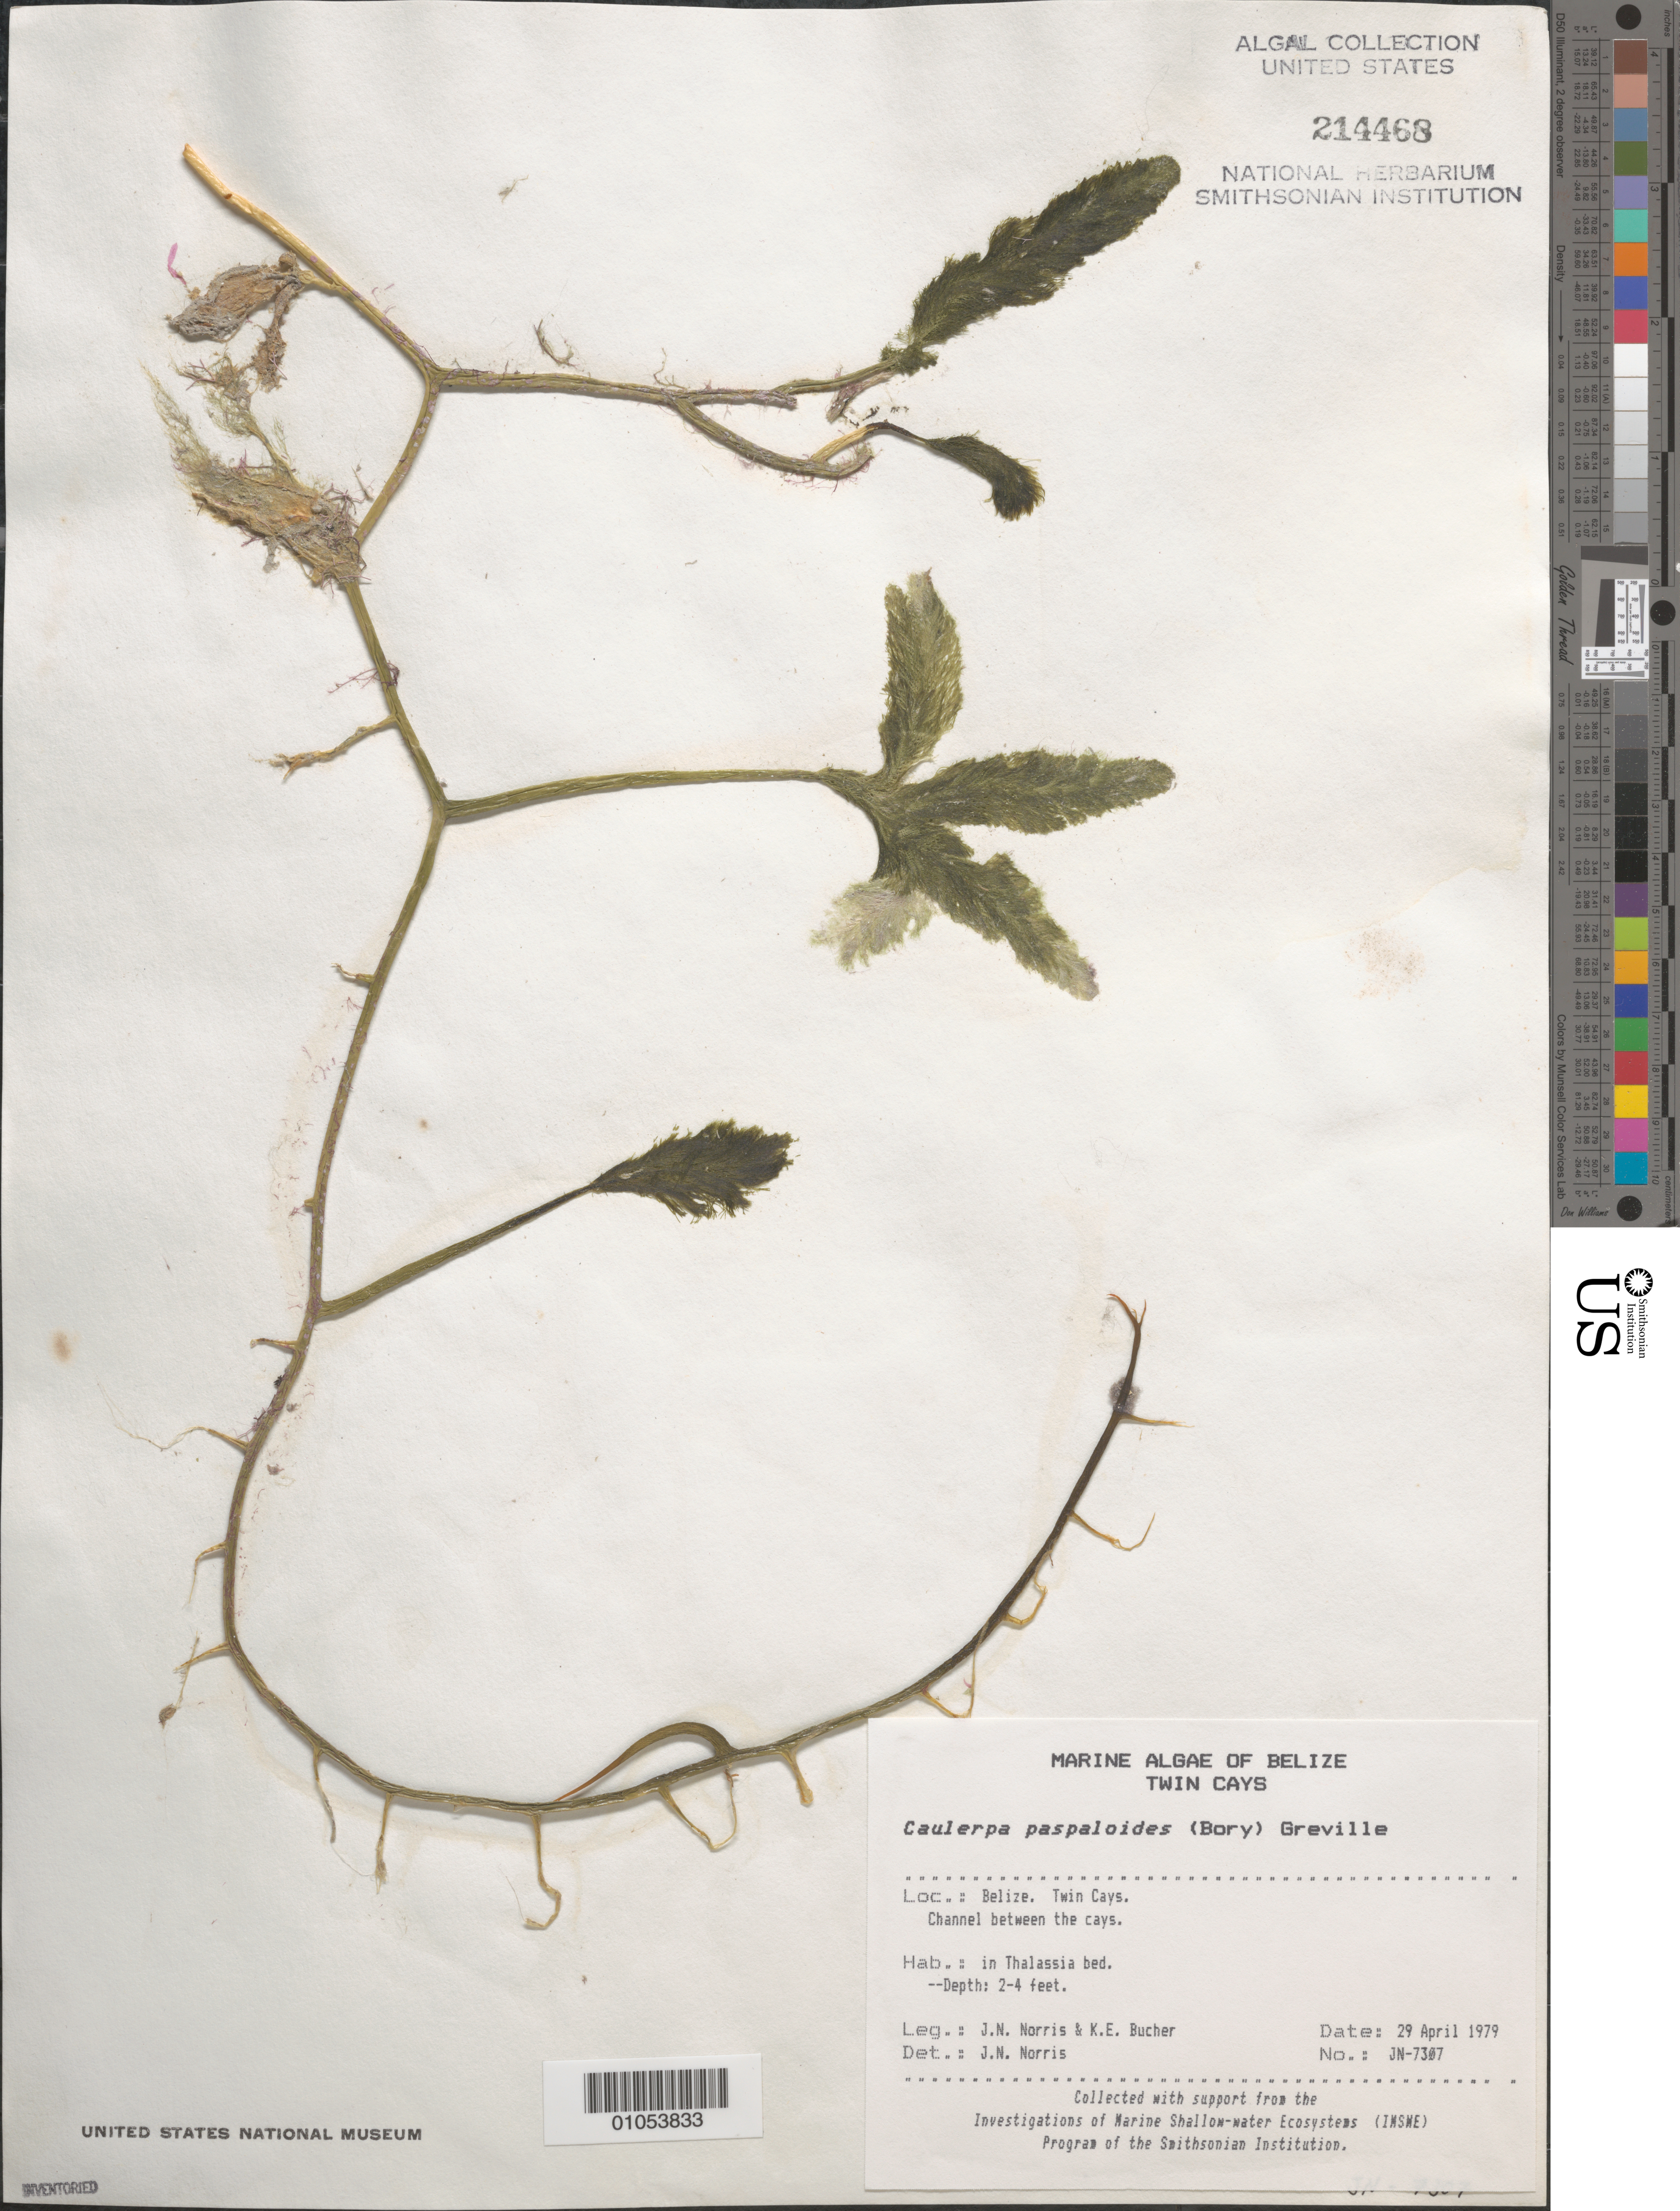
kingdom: Plantae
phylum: Chlorophyta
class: Ulvophyceae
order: Bryopsidales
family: Caulerpaceae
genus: Caulerpa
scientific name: Caulerpa paspaloides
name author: (Bory) Grev.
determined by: Norris, James N.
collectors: J. N. Norris & K. E. Bucher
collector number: JN-7307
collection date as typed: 29 Apr 1979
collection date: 1979-04-29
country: Belize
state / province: Stann Creek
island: Twin Cays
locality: Channel between Twin Cays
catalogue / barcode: US 214468